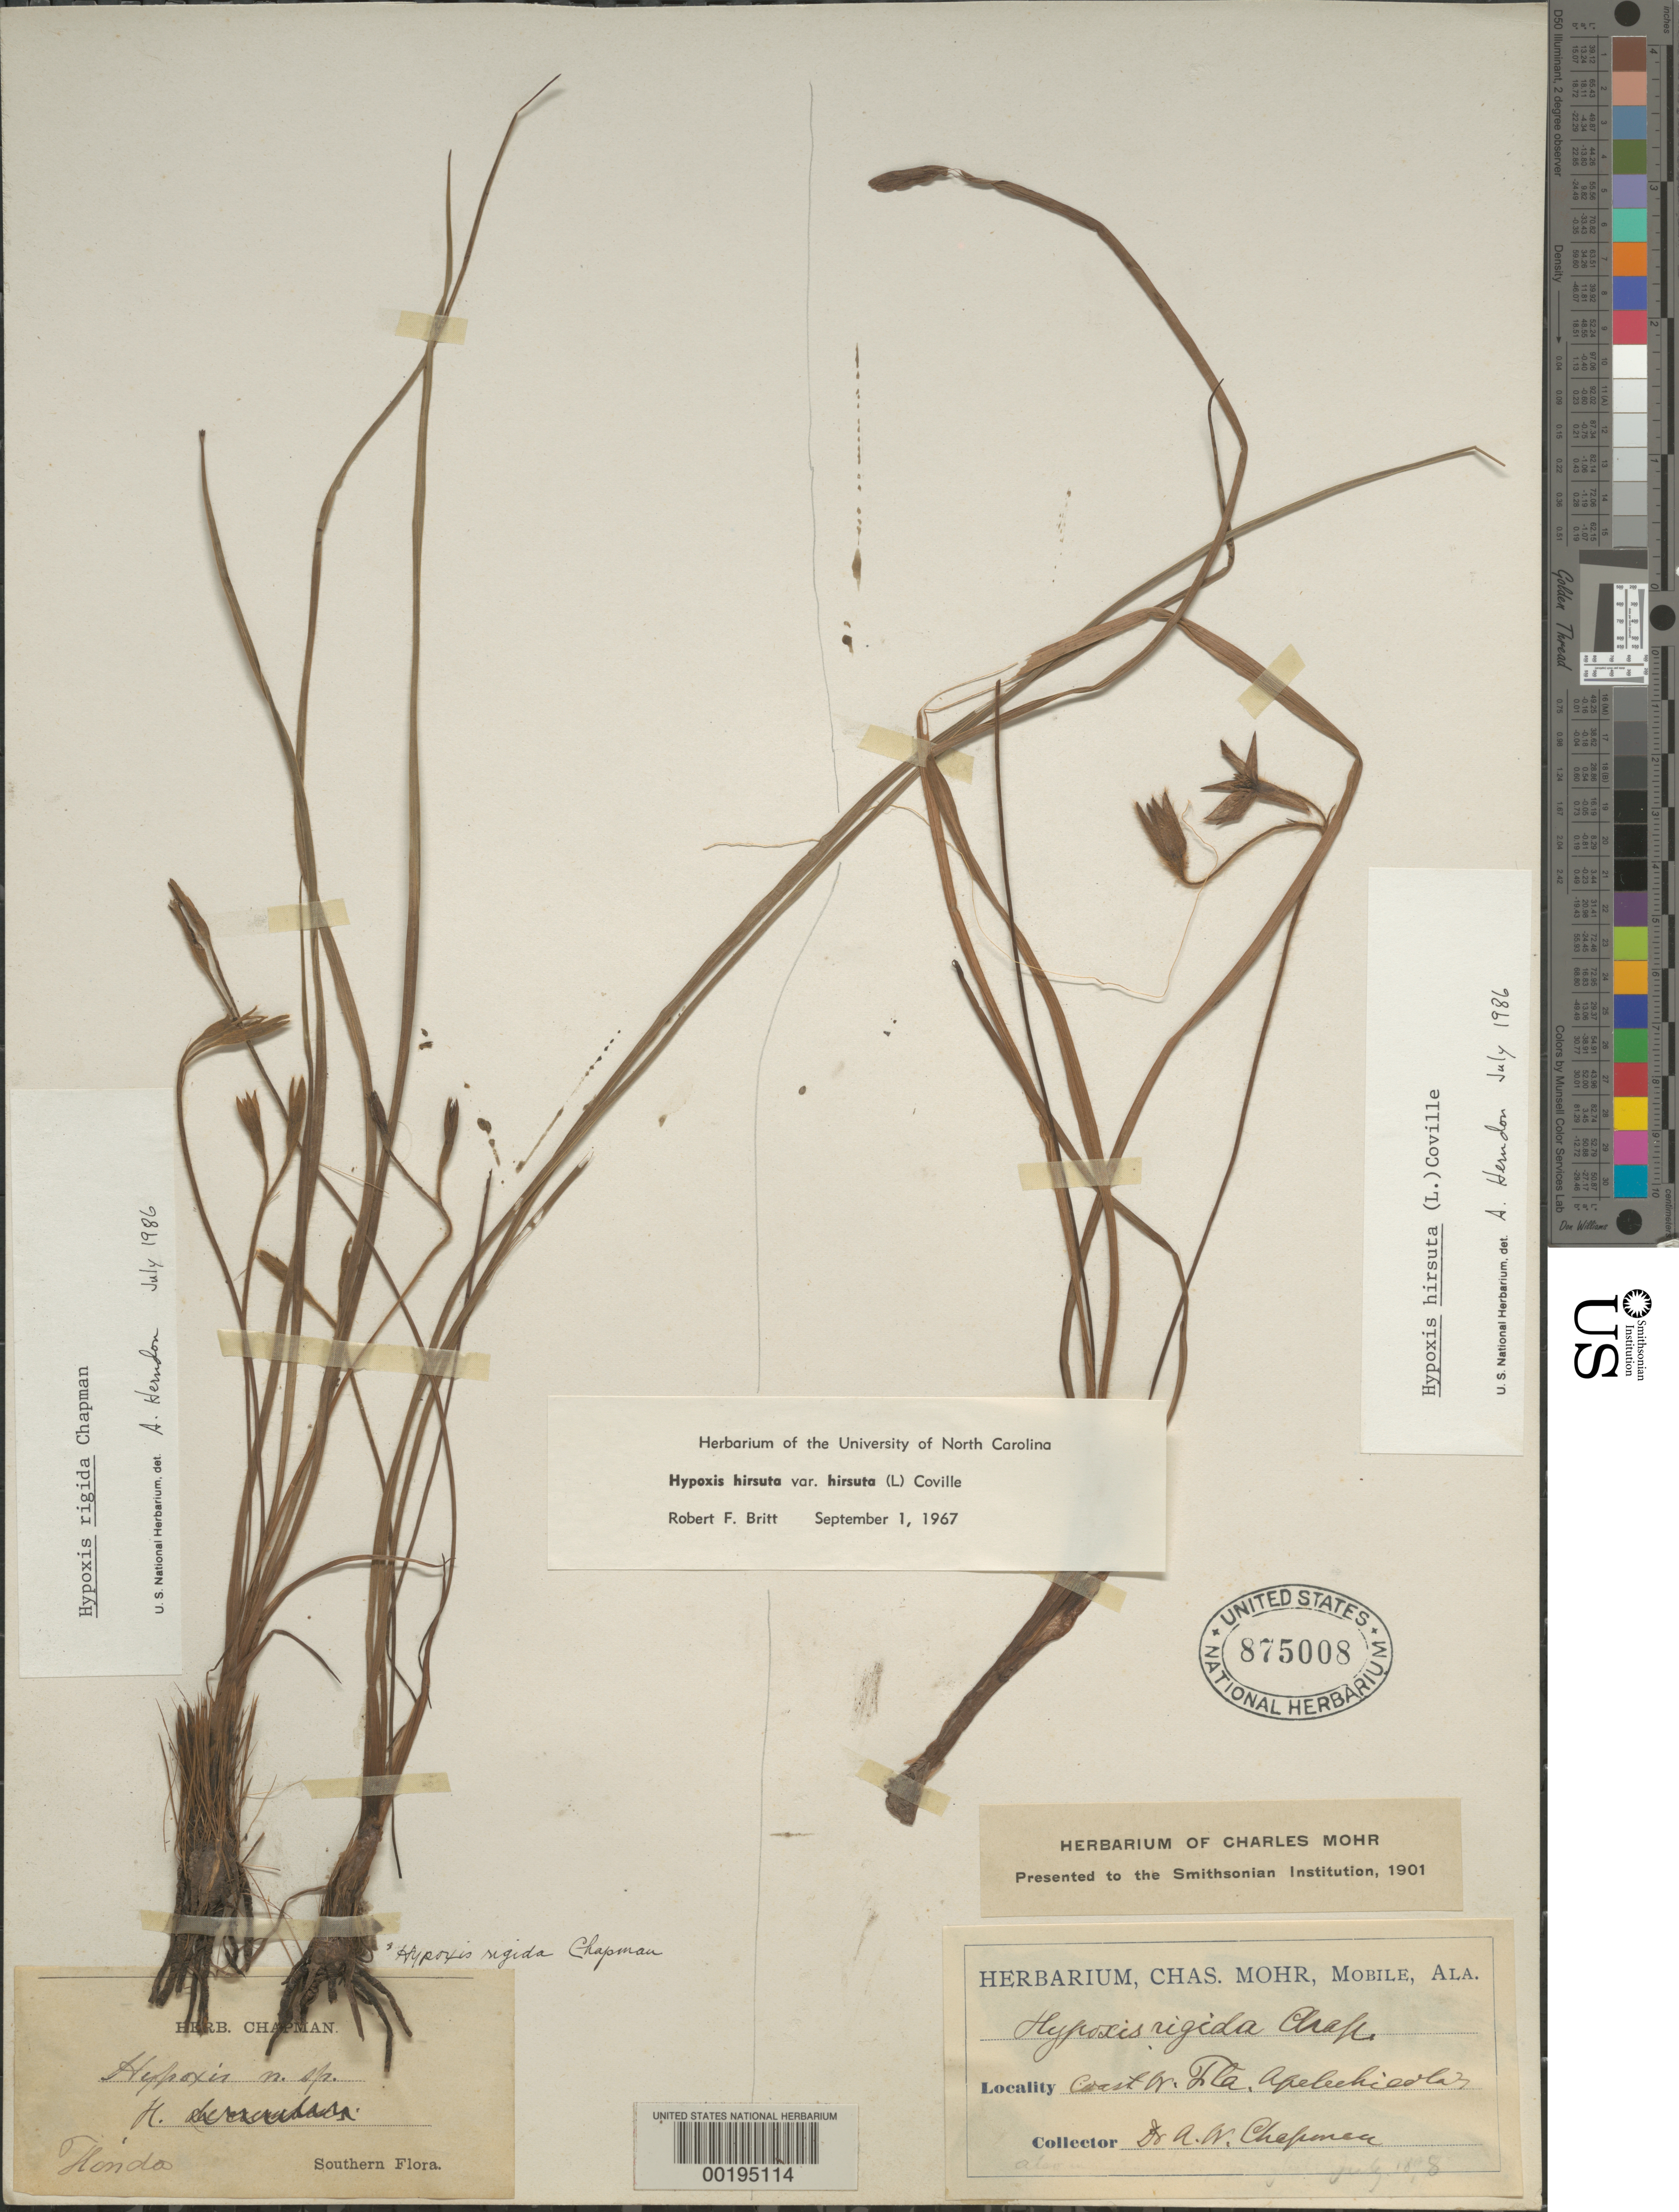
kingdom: Plantae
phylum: Tracheophyta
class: Liliopsida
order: Asparagales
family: Hypoxidaceae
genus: Hypoxis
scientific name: Hypoxis rigida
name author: Chapm.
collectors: A. W. Chapman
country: United States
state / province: Florida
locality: Coast of w florida, apelechicola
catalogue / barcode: US 875008